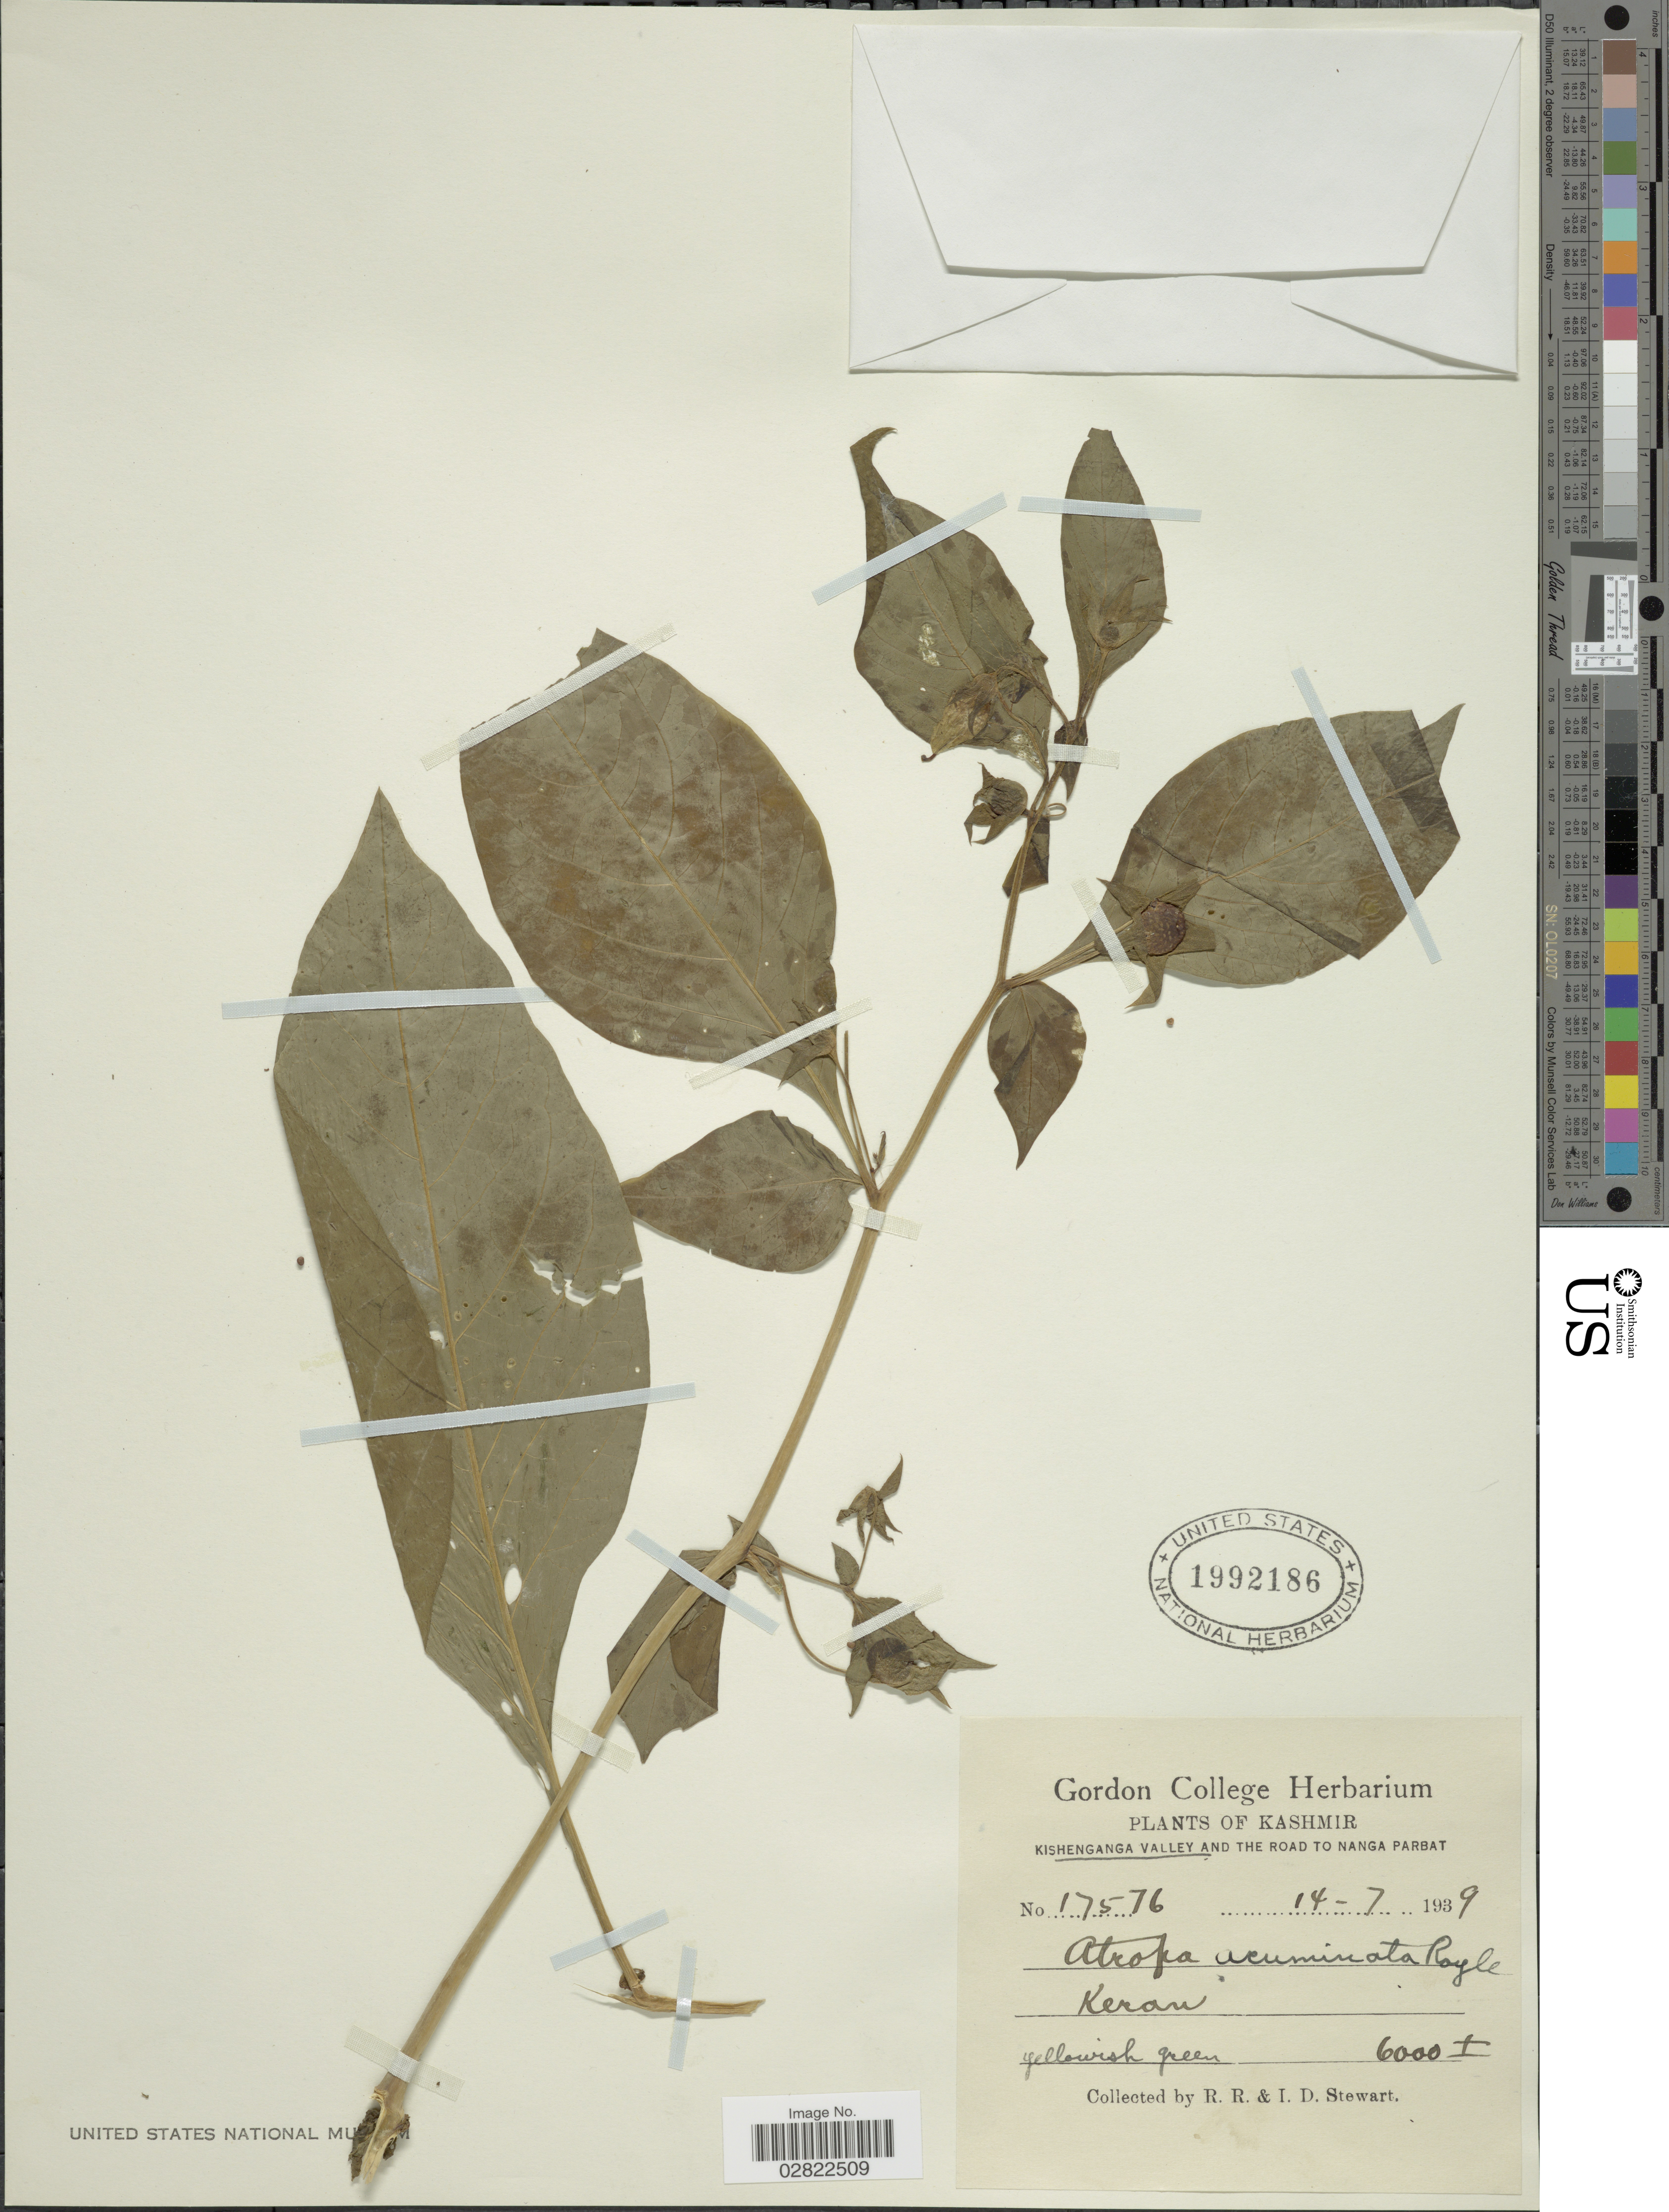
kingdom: Plantae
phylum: Tracheophyta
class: Magnoliopsida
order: Solanales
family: Solanaceae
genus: Atropa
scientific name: Atropa acuminata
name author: Royle ex Lindl.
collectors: R. R. Stewart & I. Stewart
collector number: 17576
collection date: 1939-07-14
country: Pakistan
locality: Kashmir. Kishenganga Valley and the road to Nanga Parbat, Keran.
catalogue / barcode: US 1992186